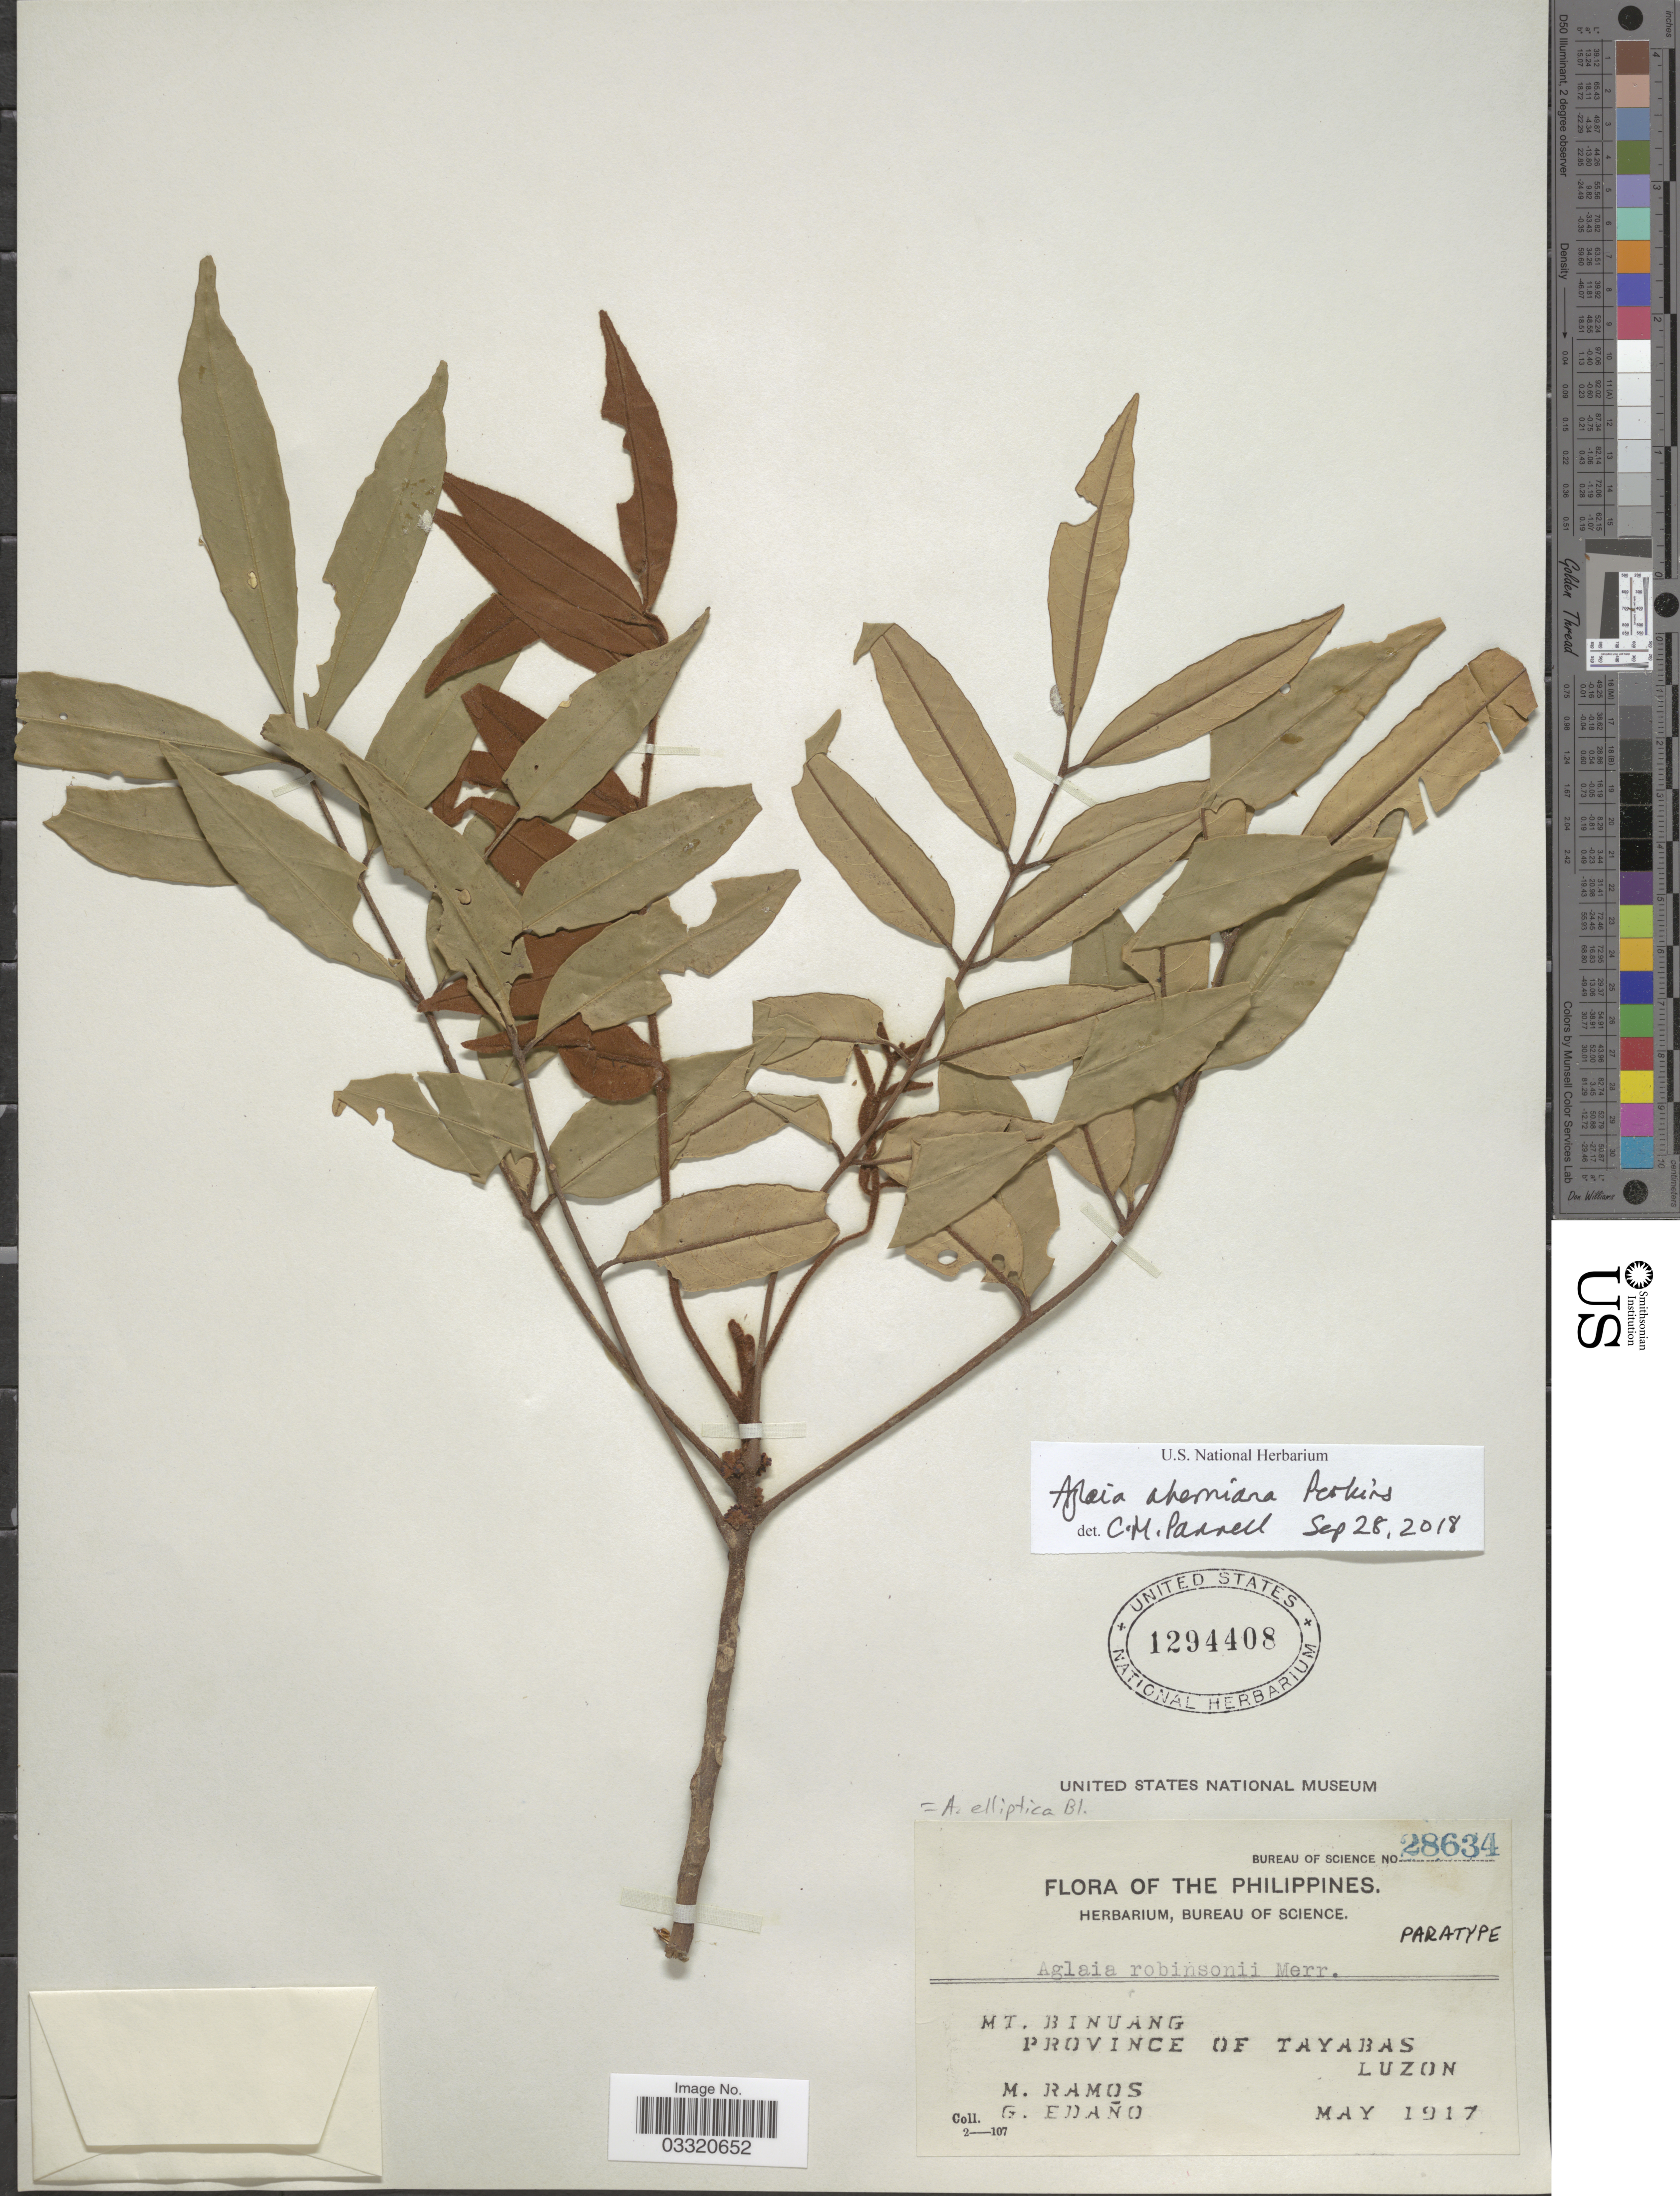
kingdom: Plantae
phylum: Tracheophyta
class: Magnoliopsida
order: Sapindales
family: Meliaceae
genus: Aglaia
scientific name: Aglaia aherniana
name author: Perkins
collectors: M. Ramos & G. Edaño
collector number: Bureau of Science 28634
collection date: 1917-05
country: Philippines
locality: Mt. Binuang. Province of Tayabas, Luzon.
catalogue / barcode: US 1294408